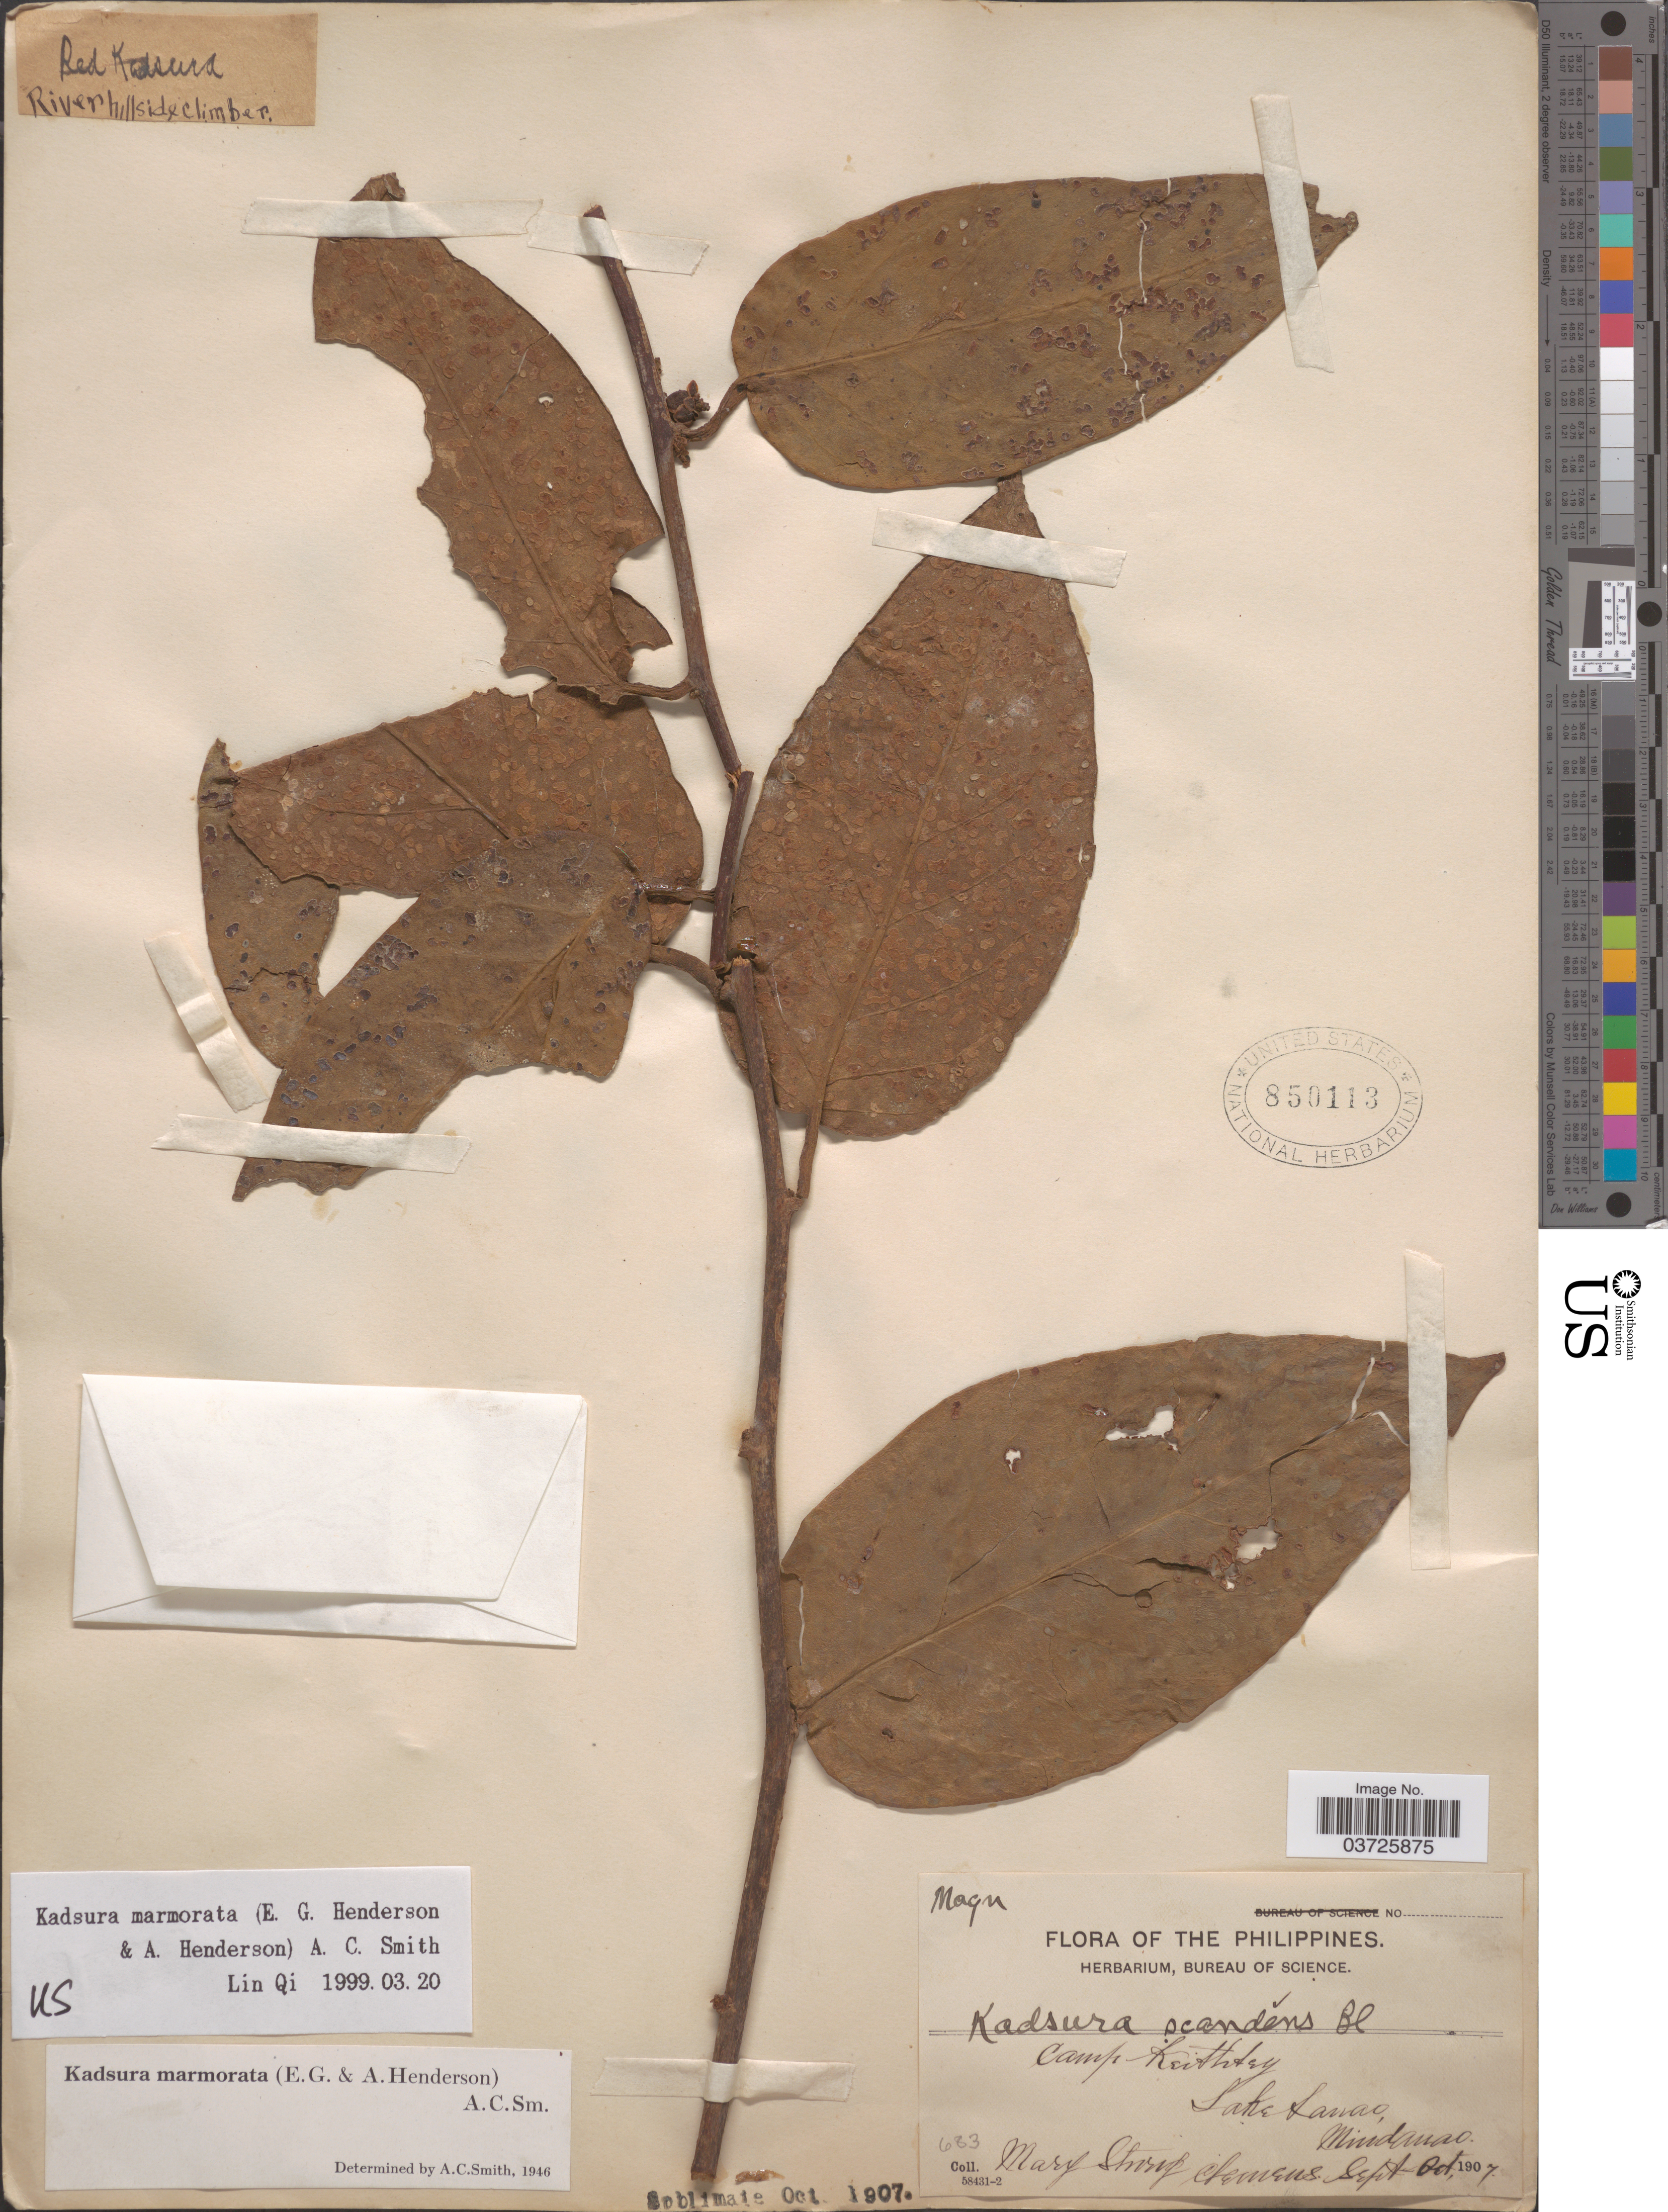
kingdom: Plantae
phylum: Tracheophyta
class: Magnoliopsida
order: Austrobaileyales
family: Schisandraceae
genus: Kadsura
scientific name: Kadsura marmorata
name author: (Hend. & A. Fern.) A.C. Sm.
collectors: M. S. Clemens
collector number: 683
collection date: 1907-09/1907-10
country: Philippines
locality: Camp Keithley. Lake Lanao, Mindanao.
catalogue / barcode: US 850113